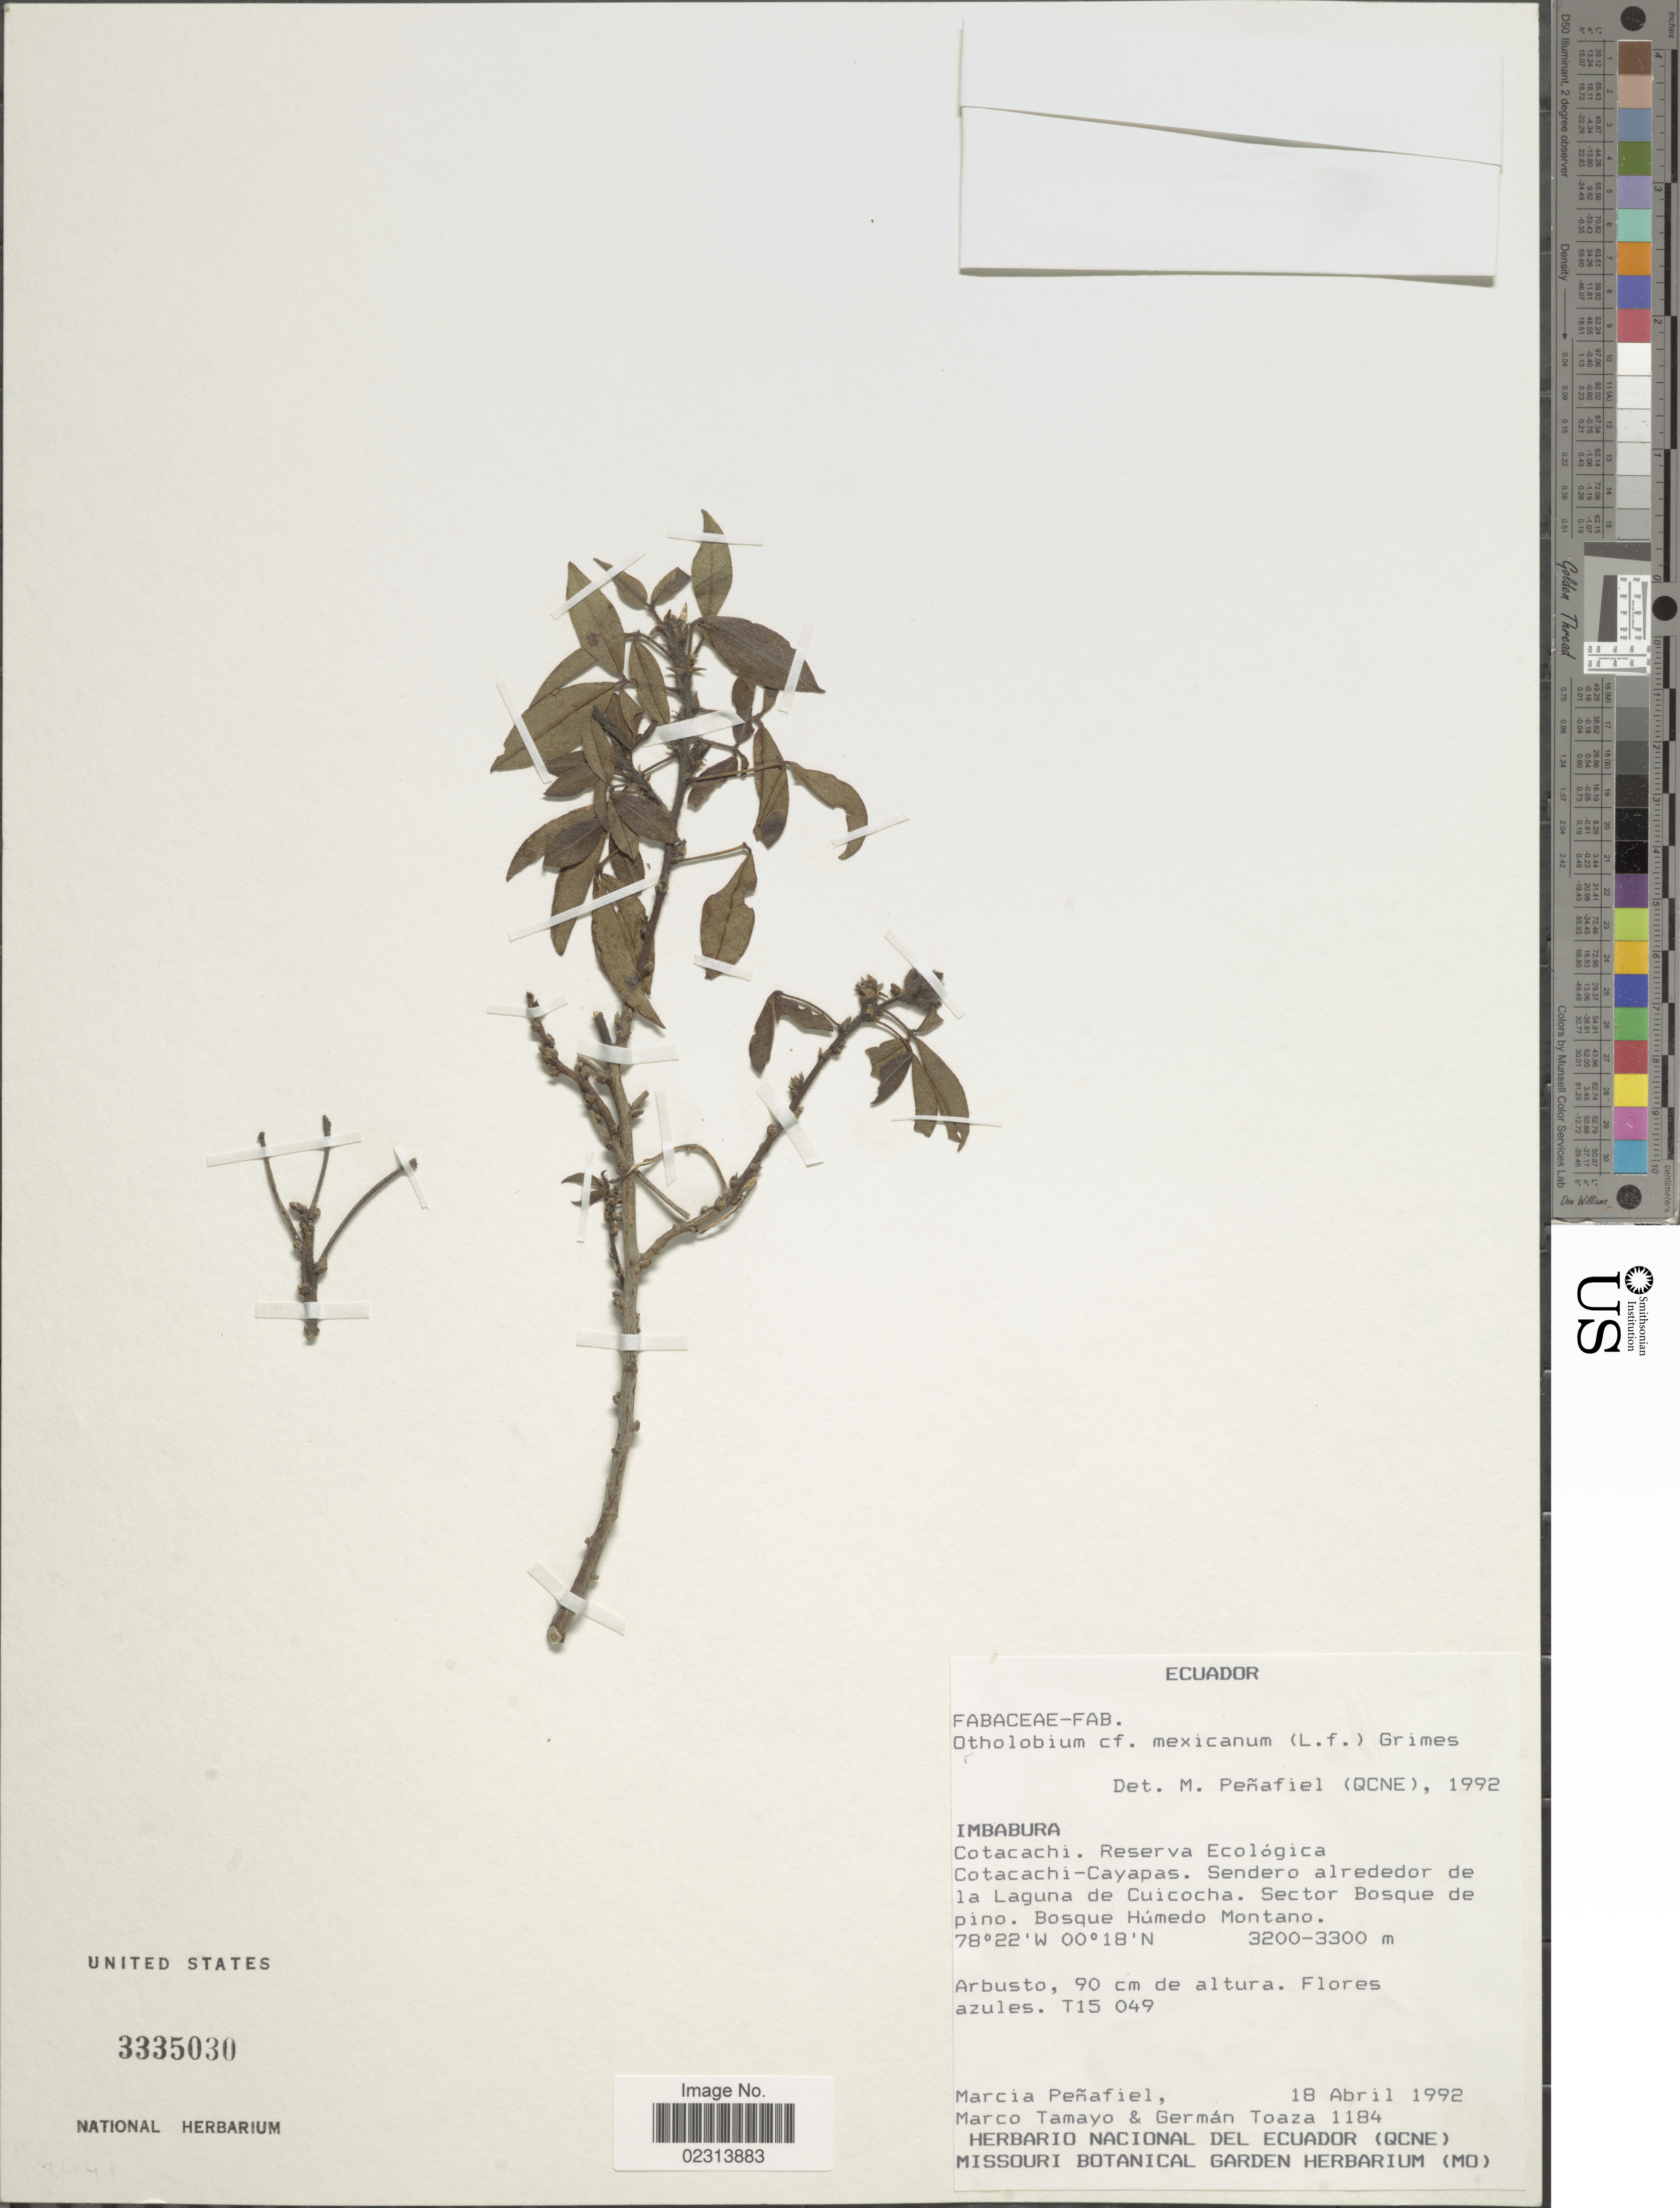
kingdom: Plantae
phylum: Tracheophyta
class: Magnoliopsida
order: Fabales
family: Fabaceae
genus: Otholobium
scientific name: Otholobium mexicanum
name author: (L. f.) J.W. Grimes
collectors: M. Penafiel, M. Tamayo & G. Toaza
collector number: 1184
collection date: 1992-04-18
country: Ecuador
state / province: Imbabura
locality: Cotacachi, Reserva Ecologica, Cotacachi-Cayapas, Sendero alrededor de la Laguna de Cuicocha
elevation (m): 3200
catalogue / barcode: US 3335030